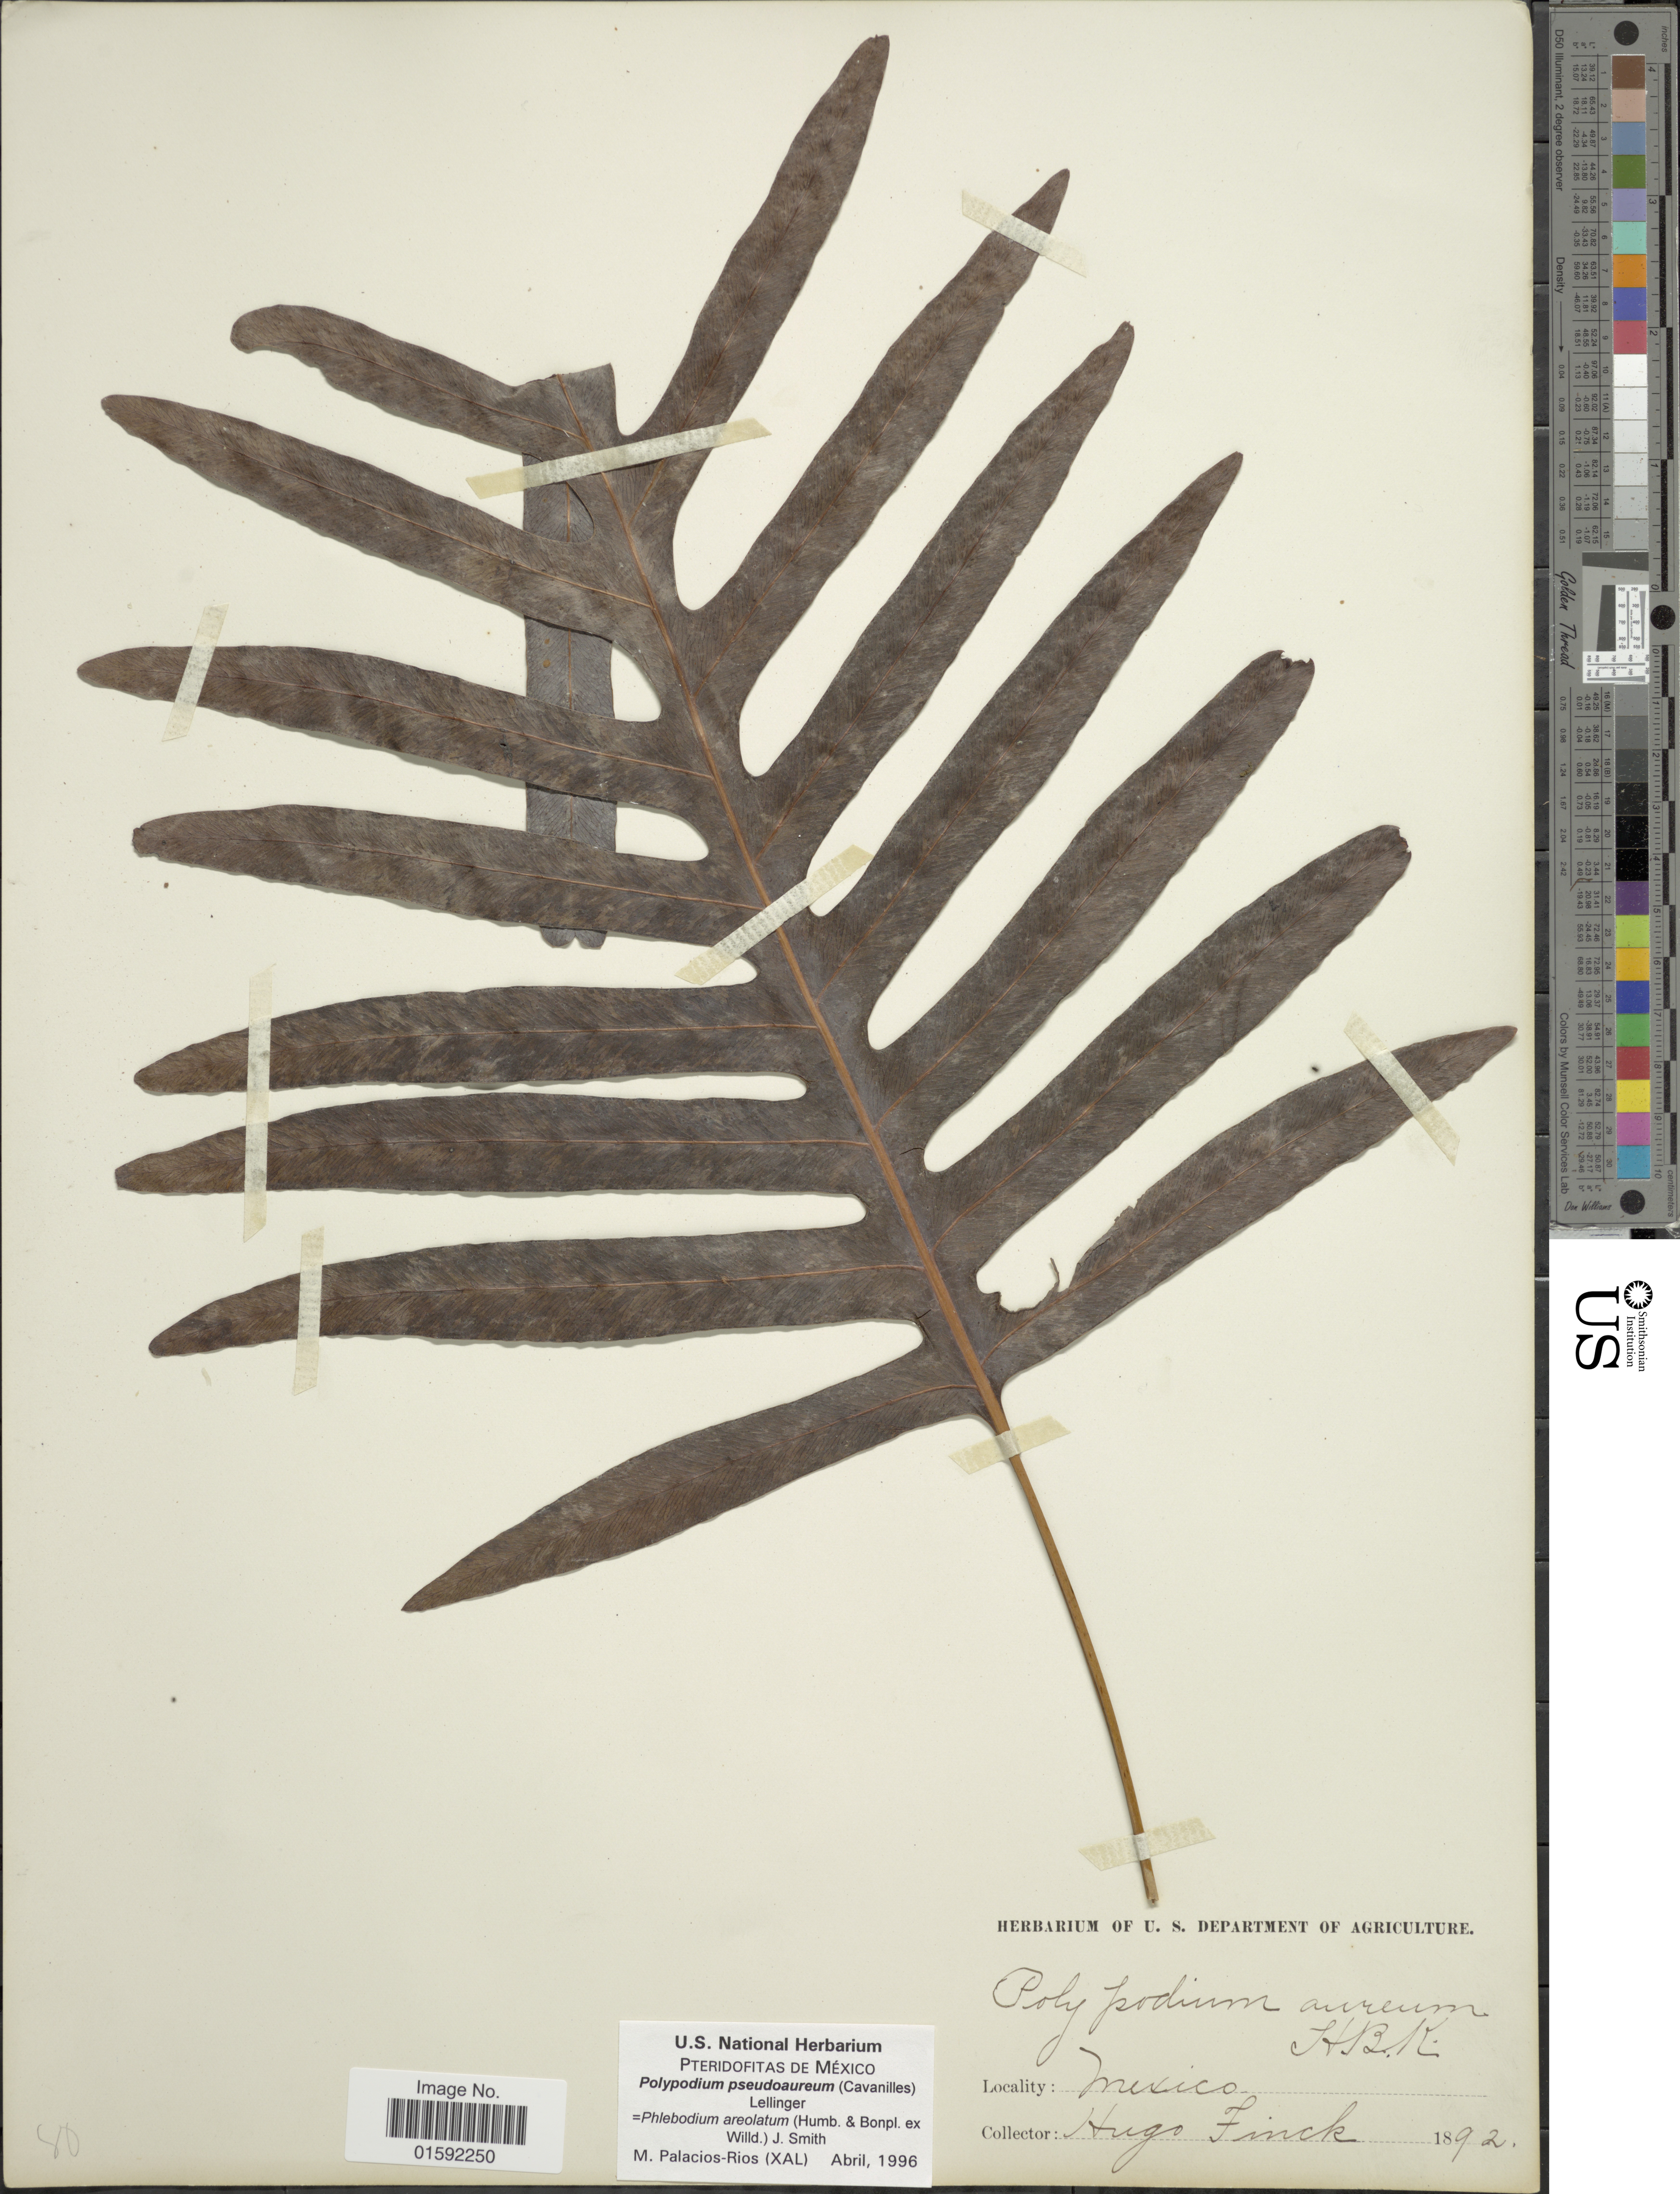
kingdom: Plantae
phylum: Tracheophyta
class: Polypodiopsida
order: Polypodiales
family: Polypodiaceae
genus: Phlebodium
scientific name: Phlebodium pseudoaureum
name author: (Cav.) Lellinger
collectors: H. Finck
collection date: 1892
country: Mexico